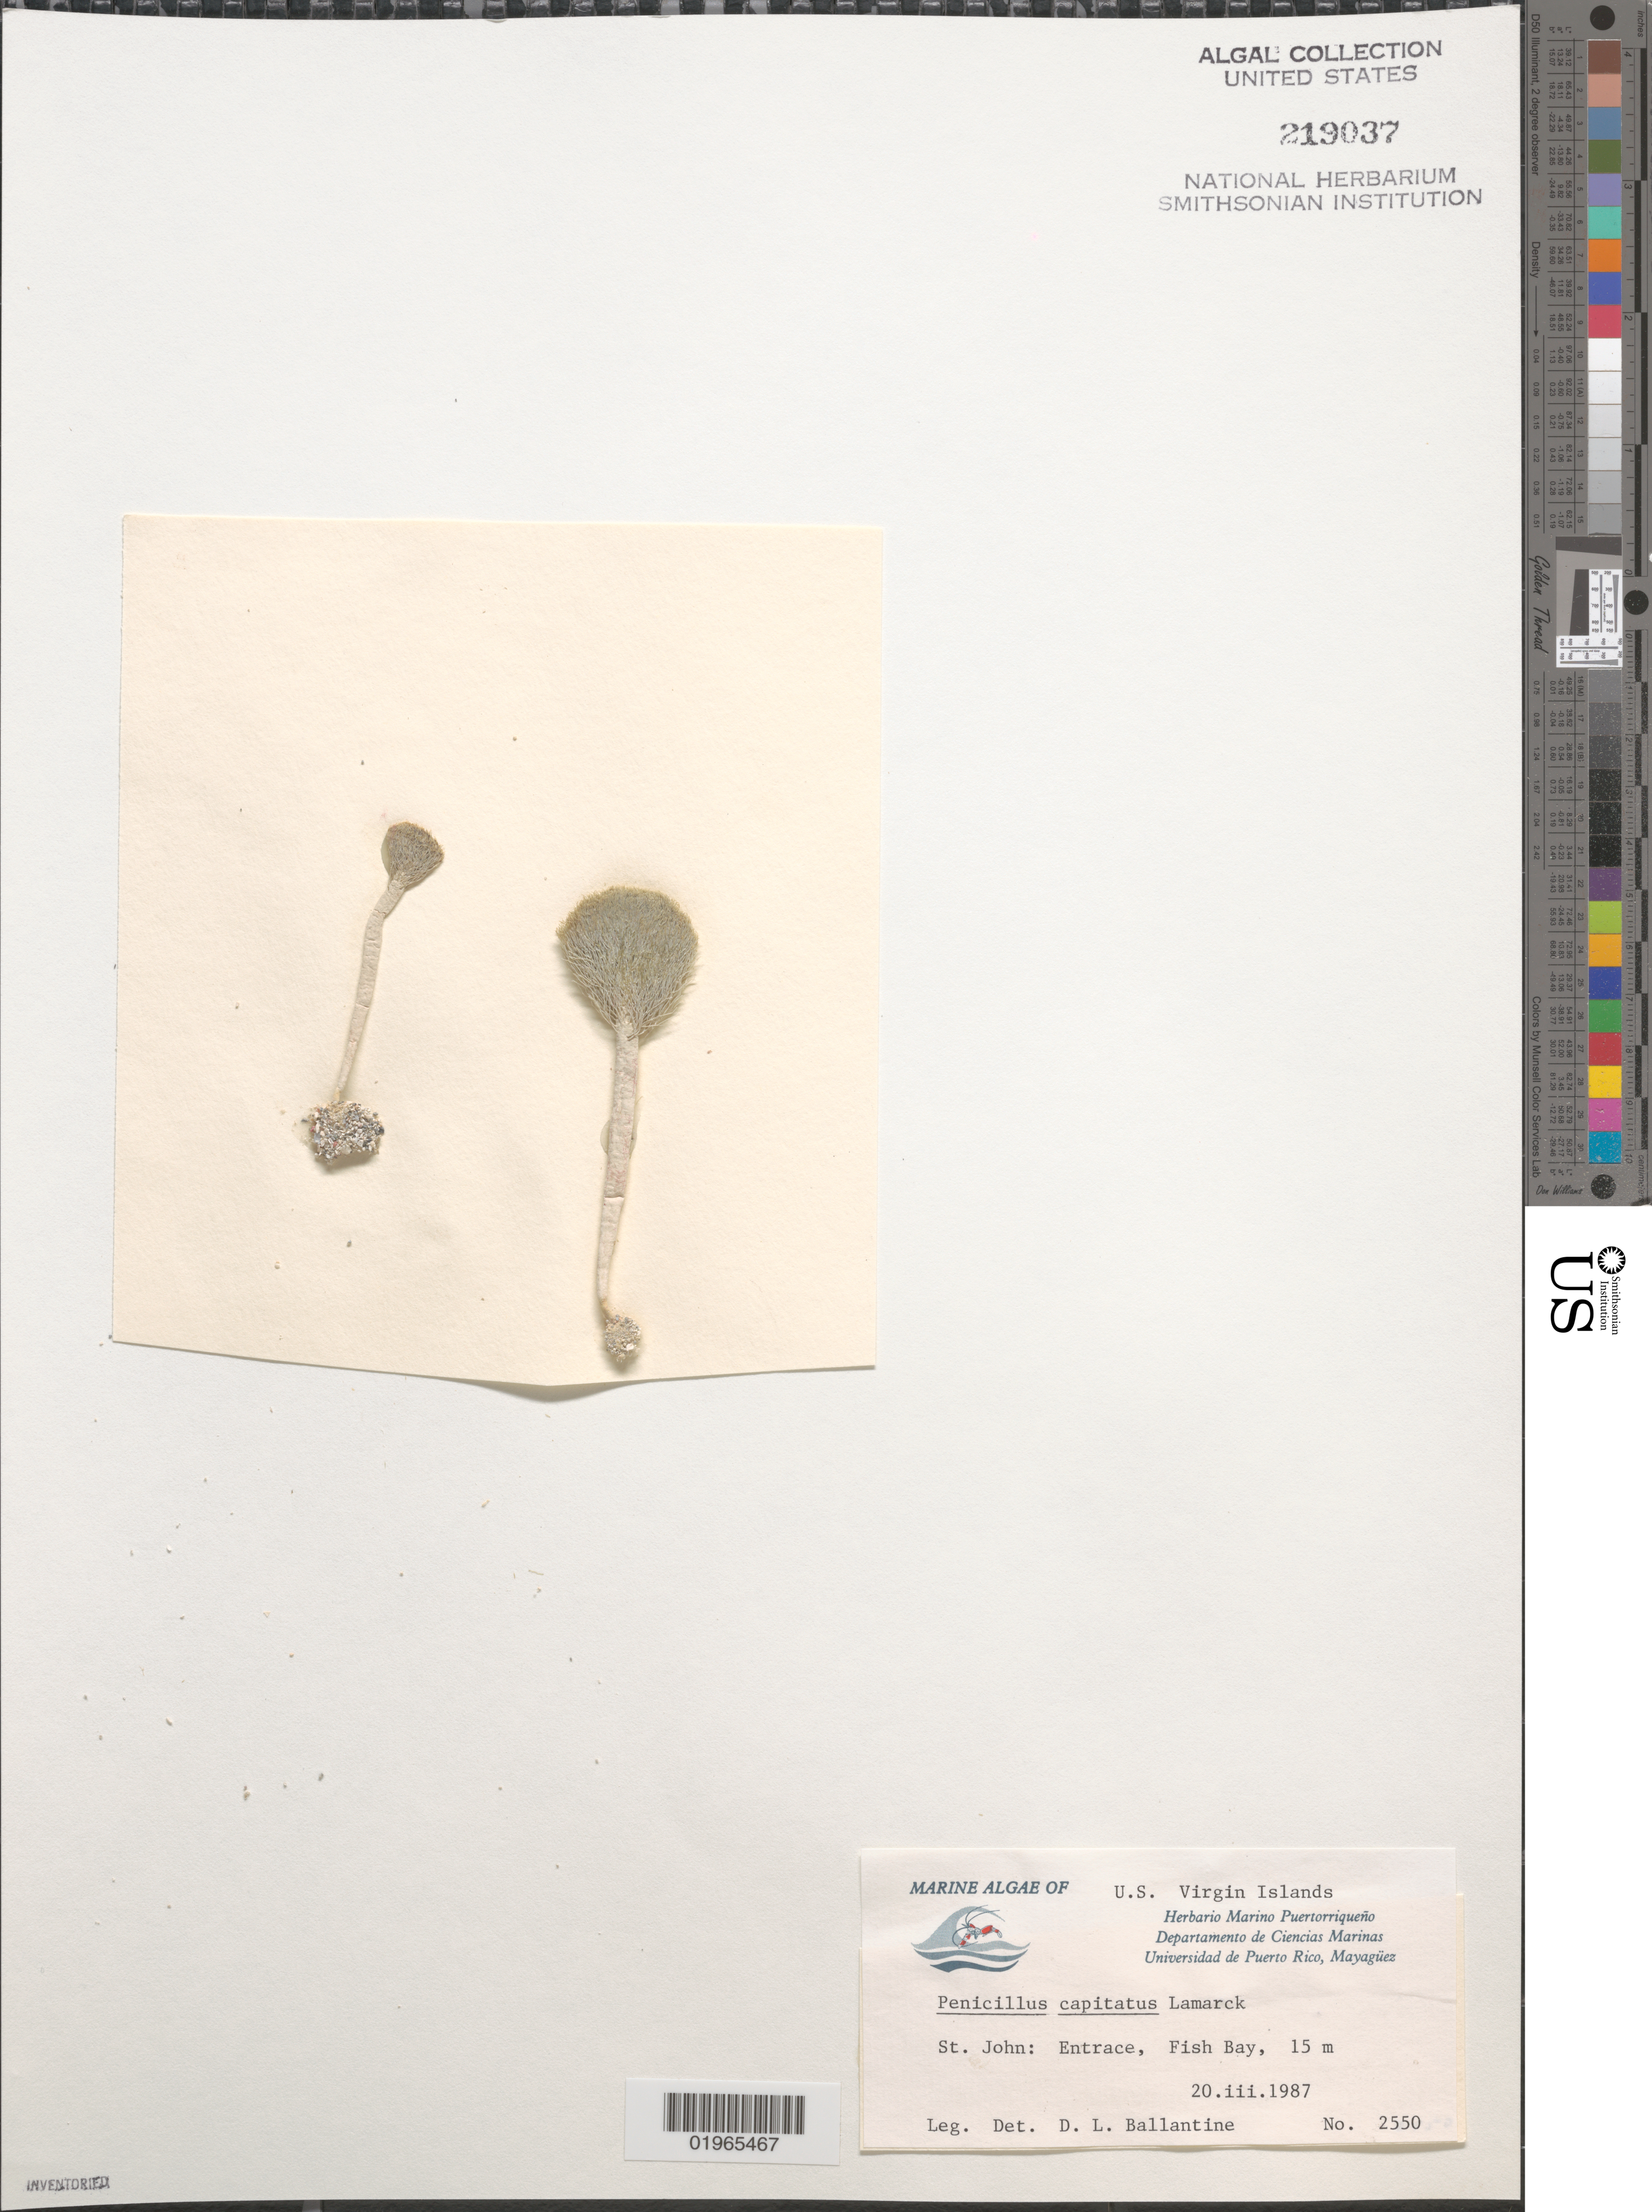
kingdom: Plantae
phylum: Chlorophyta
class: Ulvophyceae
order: Bryopsidales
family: Udoteaceae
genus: Penicillus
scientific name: Penicillus capitatus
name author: Lam.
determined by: Ballantine, D. L.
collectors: D.L. Ballantine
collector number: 2550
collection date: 1987-03-20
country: U.S. Virgin Islands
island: St. John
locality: Entrance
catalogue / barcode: US 219037